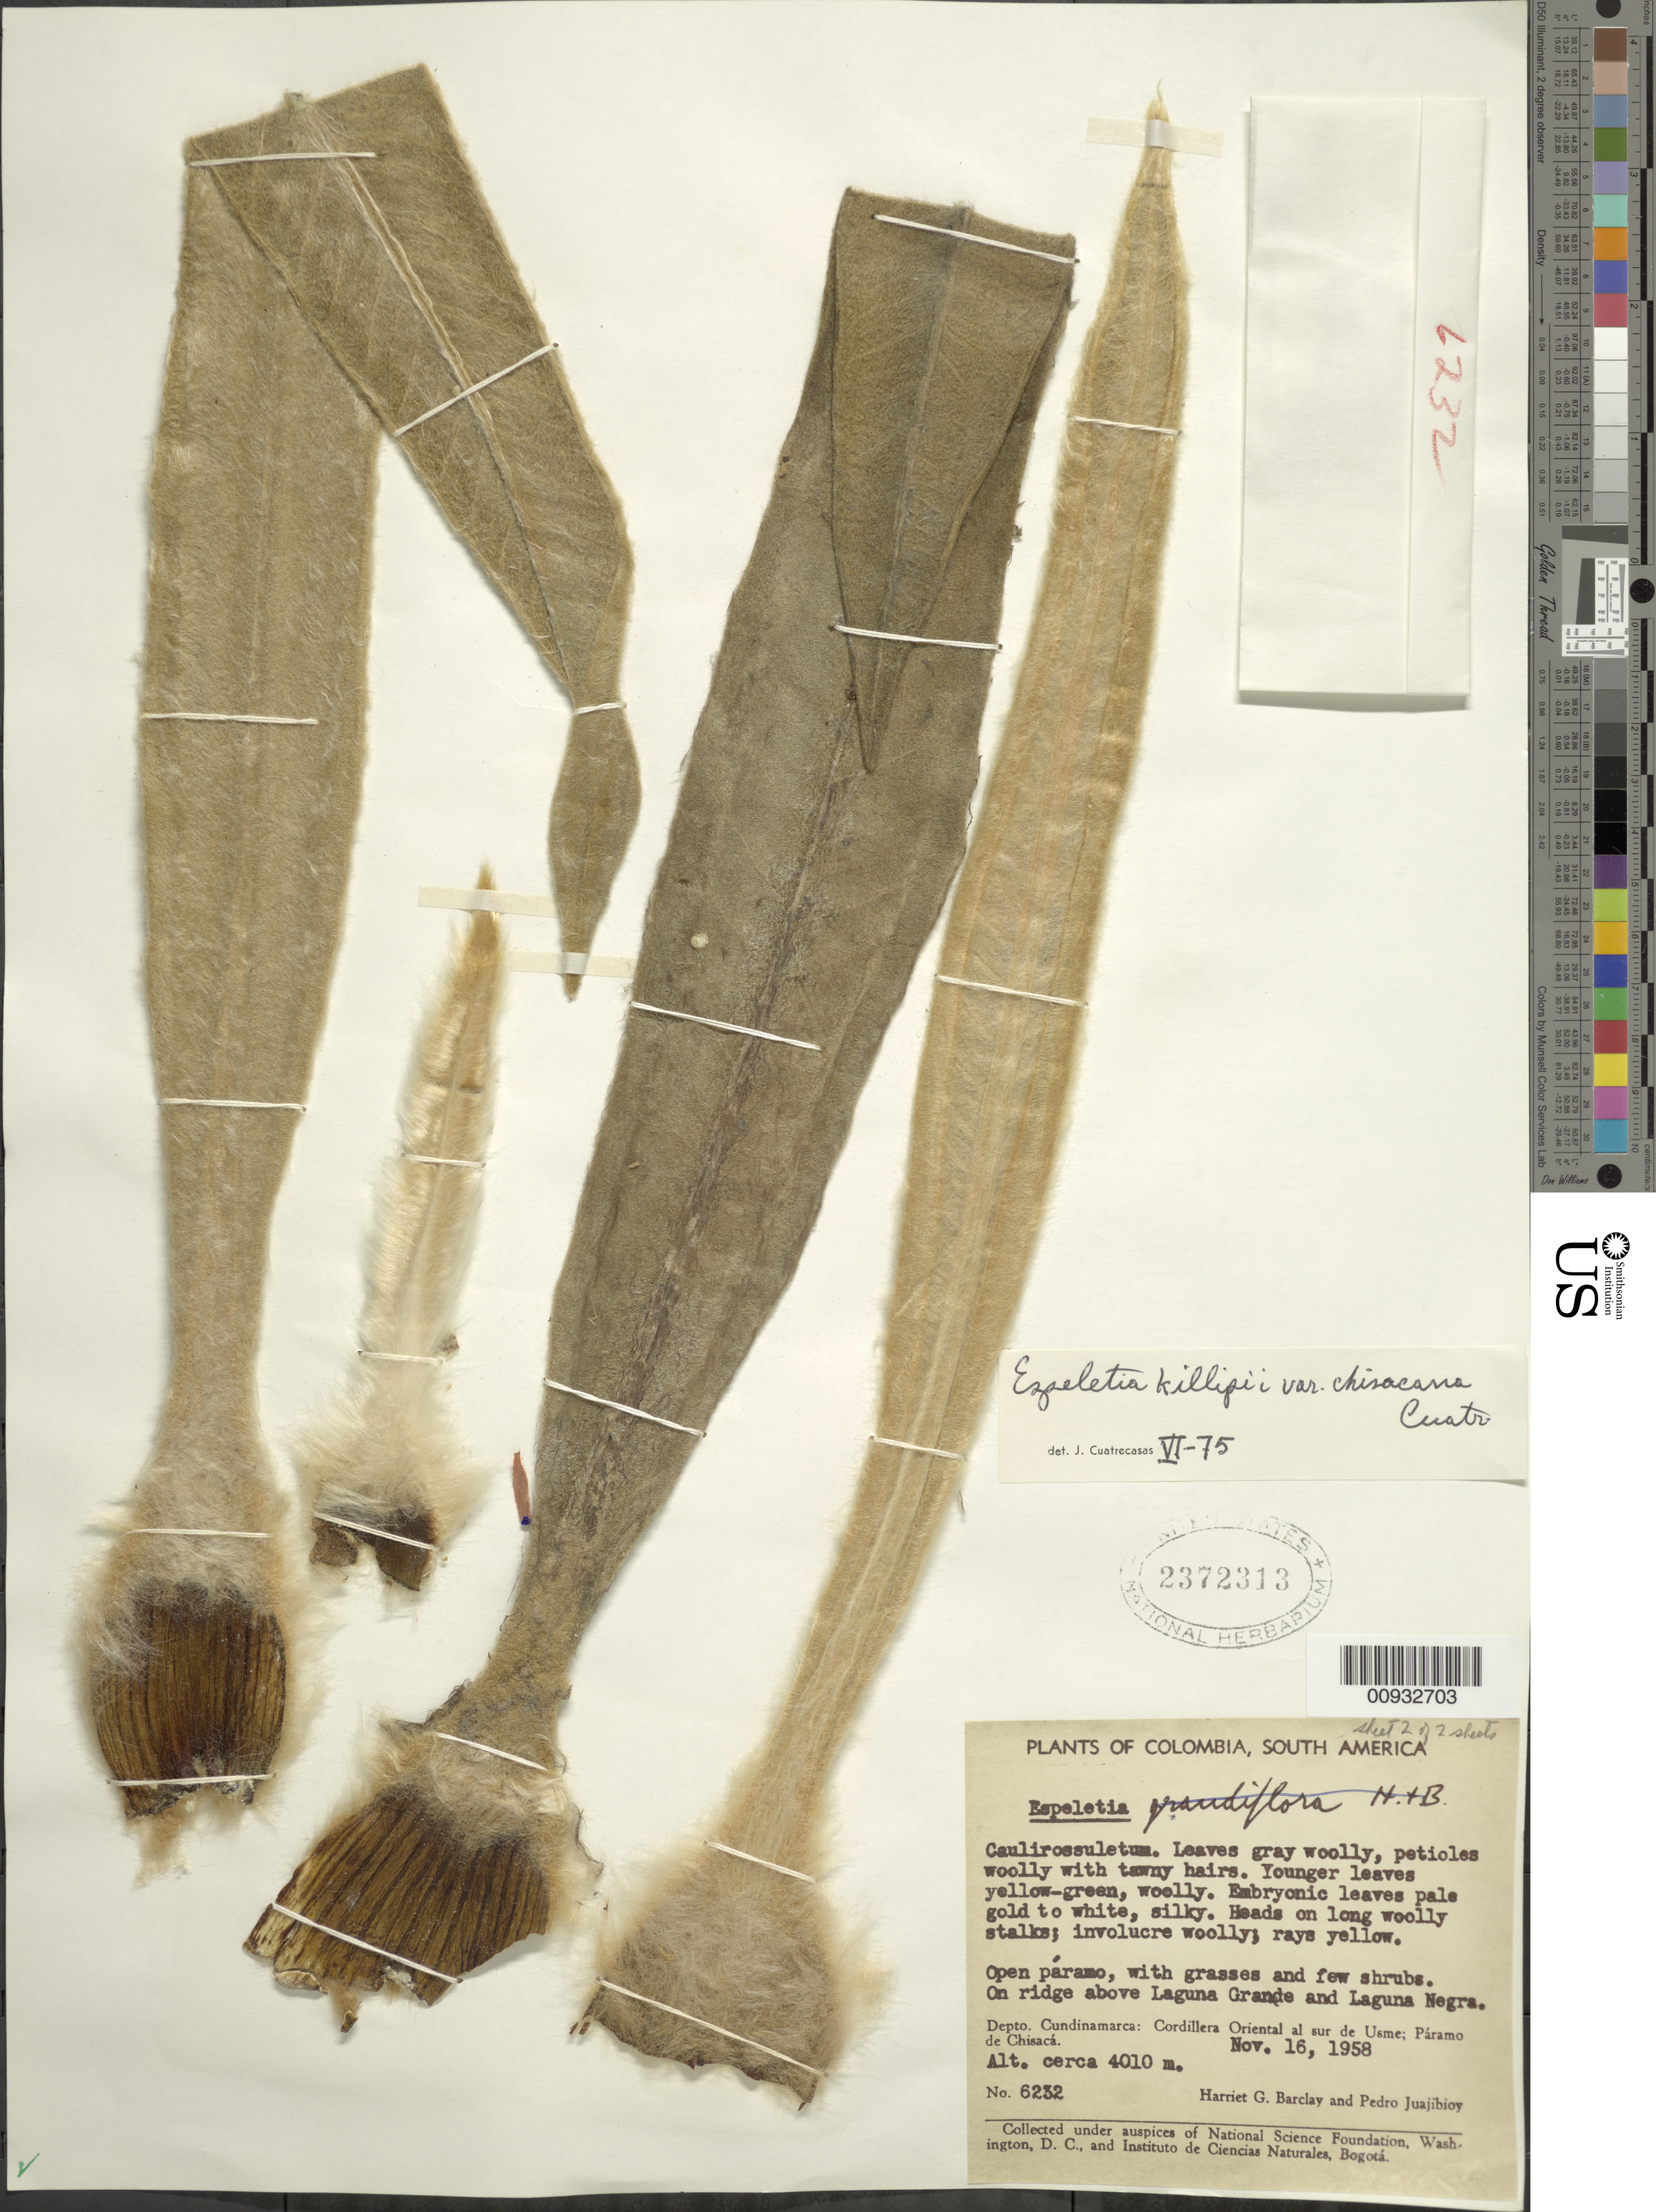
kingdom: Plantae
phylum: Tracheophyta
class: Magnoliopsida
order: Asterales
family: Asteraceae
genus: Espeletia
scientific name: Espeletia killipii var. chisacana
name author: Cuatrec.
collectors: H. G. Barclay & P. Juajibioy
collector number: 6232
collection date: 1958-11-16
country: Colombia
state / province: Cundinamarca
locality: Cordillera Oriental al sur de Usme; Paramo de Chisaca. On ridge above Laguna Grande and Laguna Negra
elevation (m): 4010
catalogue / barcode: US 2372313